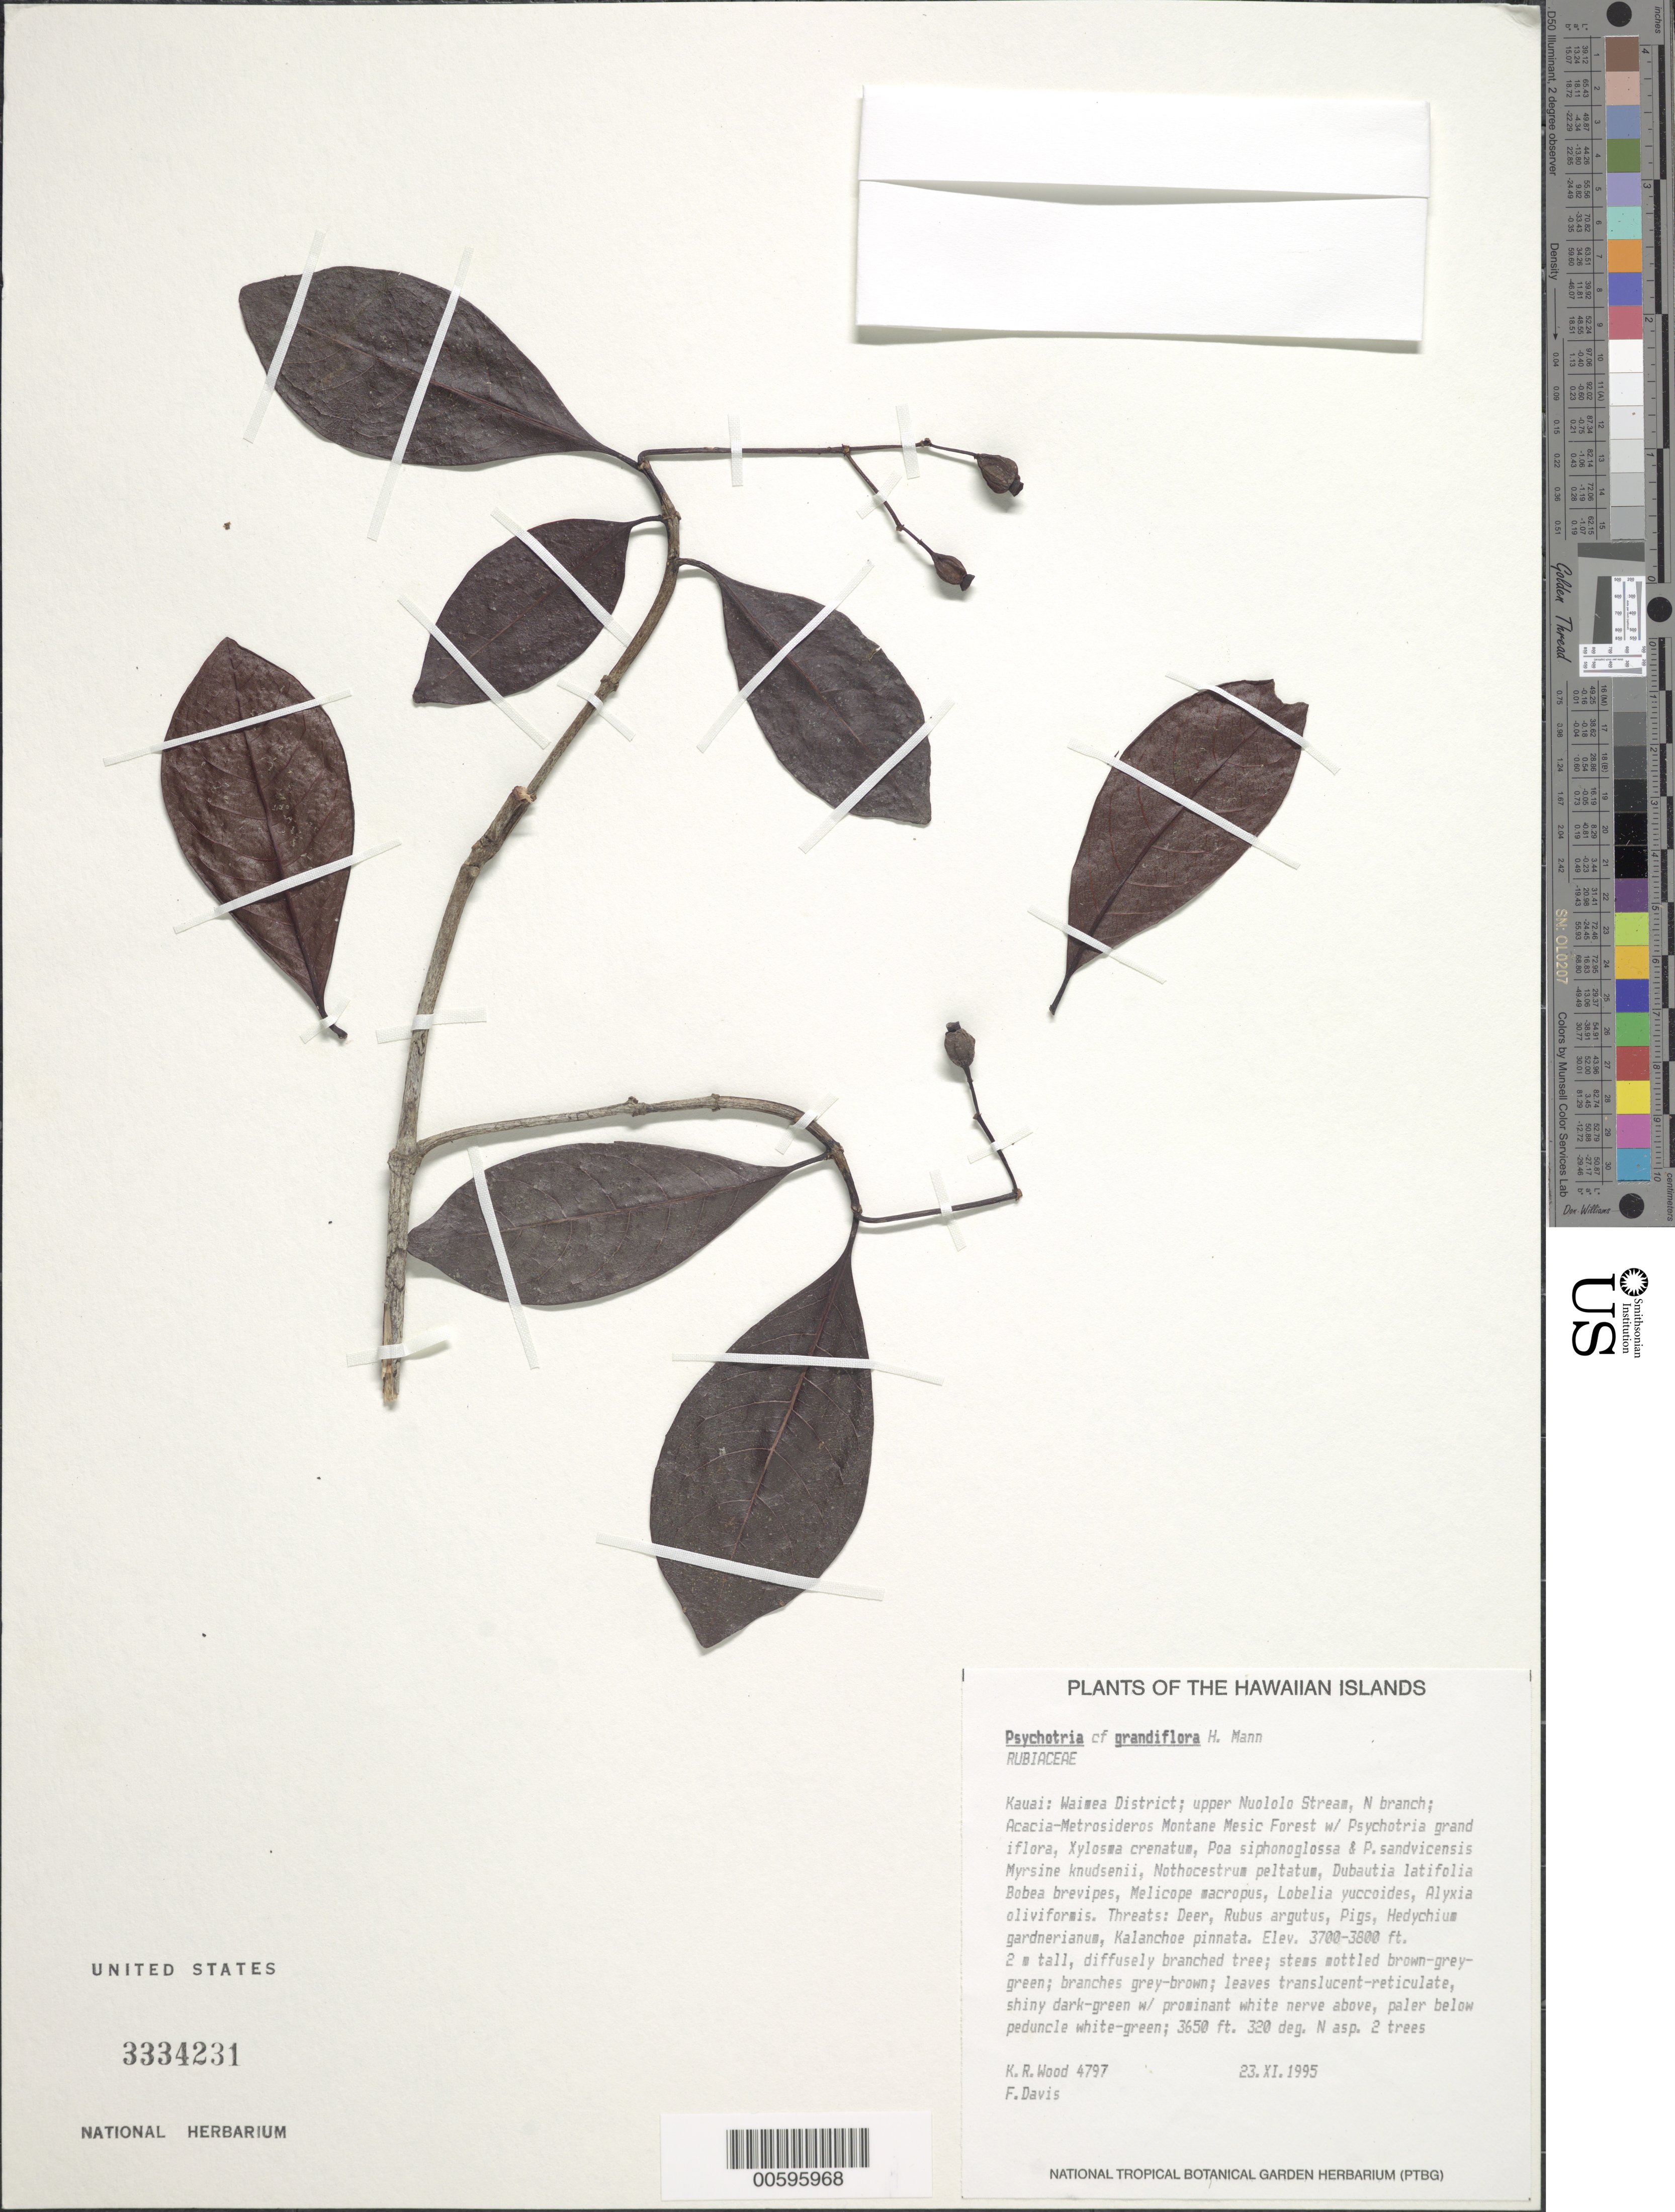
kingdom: Plantae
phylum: Tracheophyta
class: Magnoliopsida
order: Gentianales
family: Rubiaceae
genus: Psychotria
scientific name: Psychotria grandiflora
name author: H. Mann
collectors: K. R. Wood & F. Davis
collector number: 4797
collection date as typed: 23 Nov 1995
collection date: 1995-11-23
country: United States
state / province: Hawaii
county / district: Kauai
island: Kaua'i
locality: Waimea Dist; upper Nuololo Stream, N branch.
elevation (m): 1128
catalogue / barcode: US 3334231